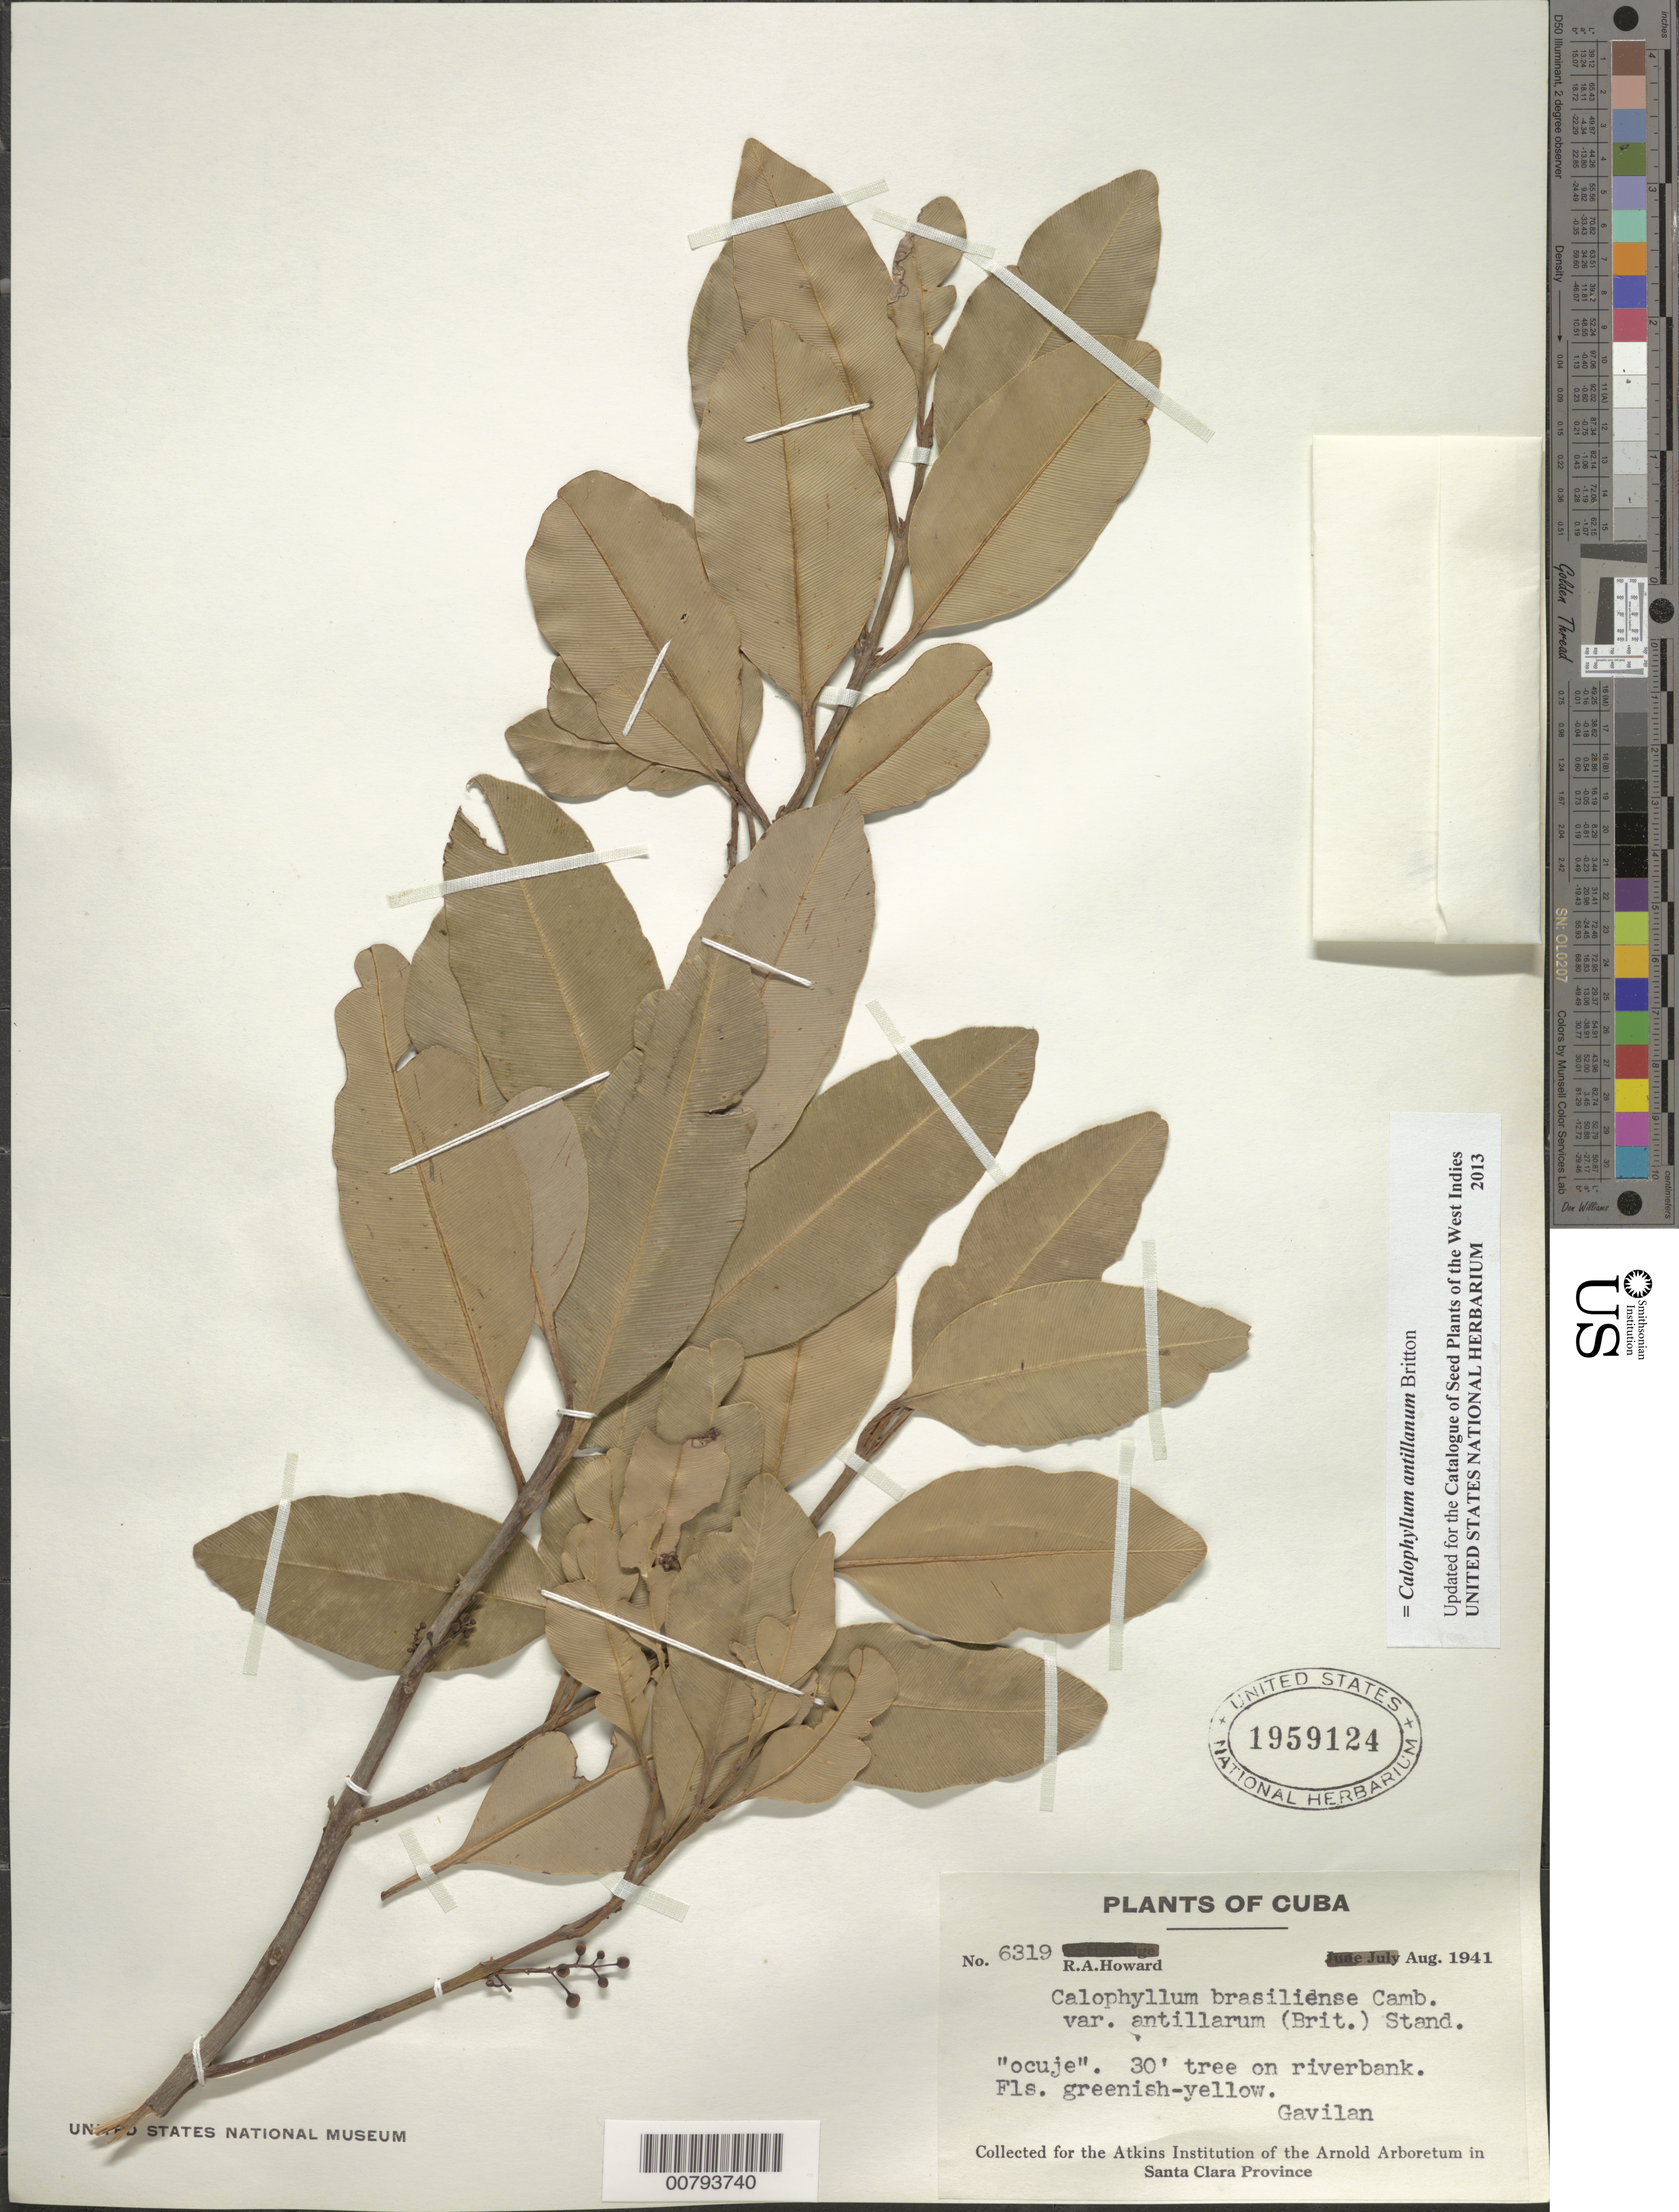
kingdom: Plantae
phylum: Tracheophyta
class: Magnoliopsida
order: Malpighiales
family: Calophyllaceae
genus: Calophyllum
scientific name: Calophyllum antillanum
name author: Britton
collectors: R. A. Howard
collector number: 6319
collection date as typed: Aug 1941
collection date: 1941-08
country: Cuba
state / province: Santa Clara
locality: Gavilan, on riverbank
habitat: Riverine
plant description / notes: Common name: Ocuje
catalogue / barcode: US 1959124